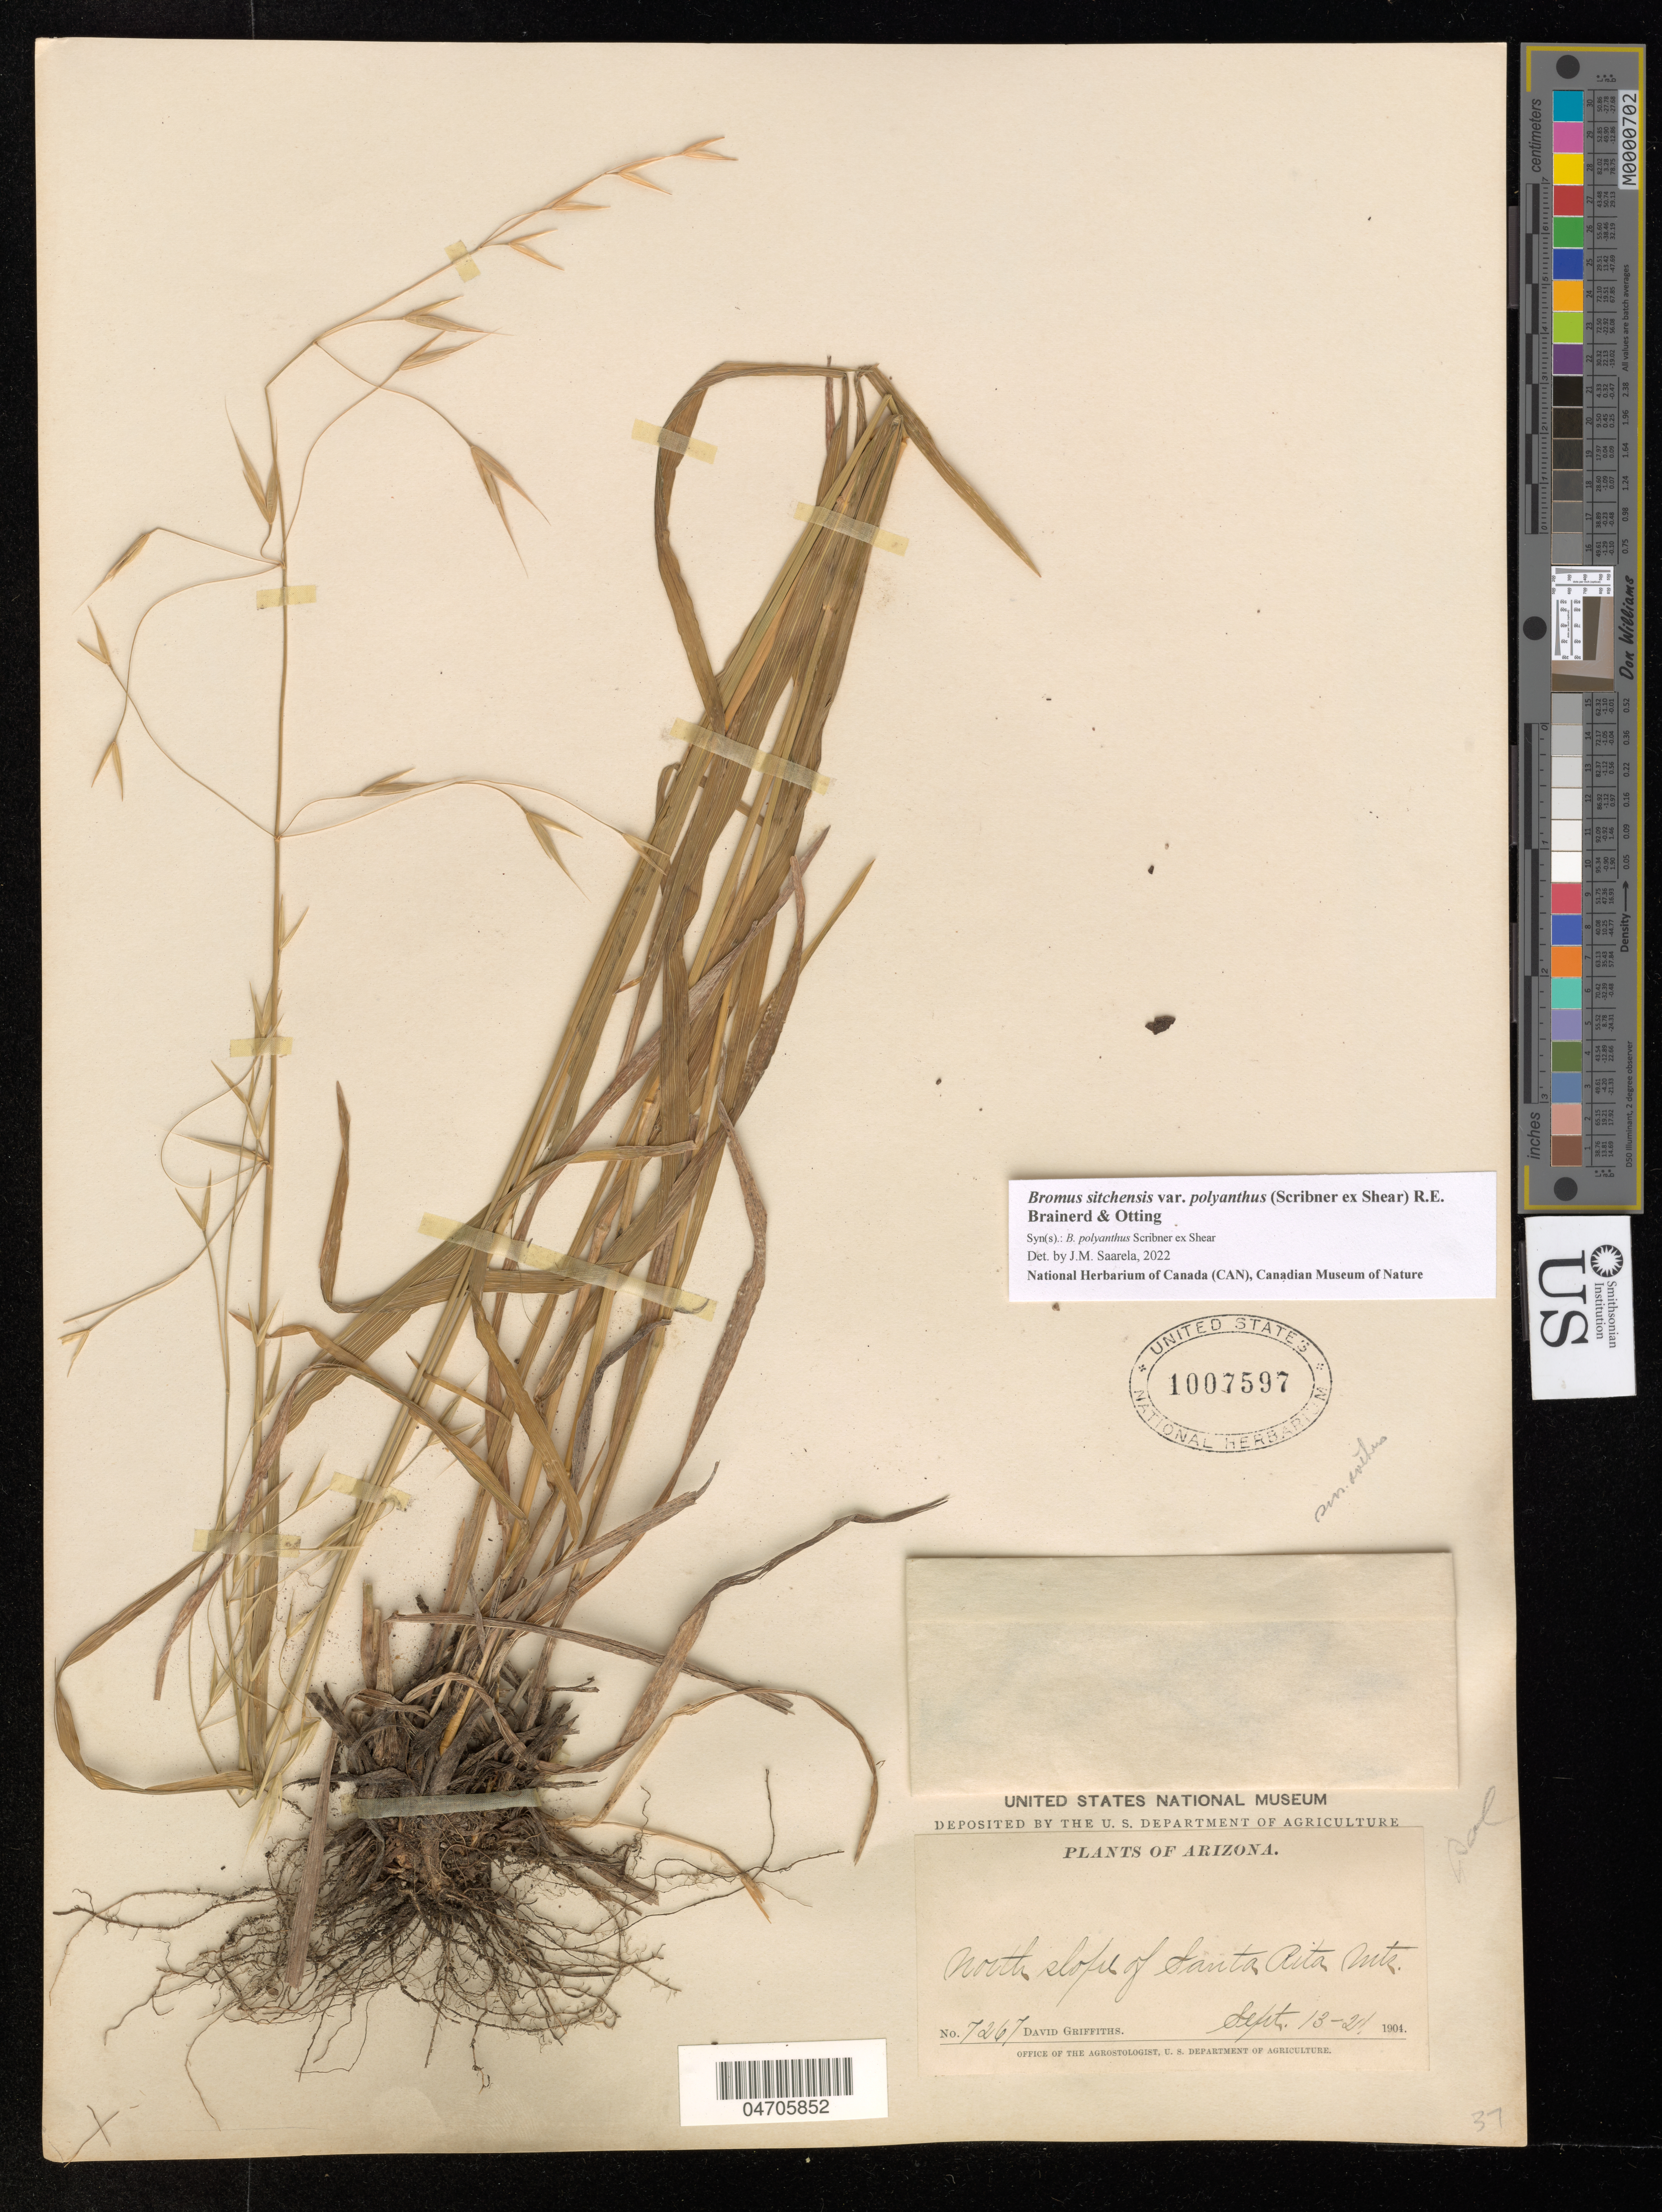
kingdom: Plantae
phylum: Tracheophyta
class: Liliopsida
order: Poales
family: Poaceae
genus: Bromus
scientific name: Bromus sitchensis var. polyanthus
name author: (Scribn. ex Shear) R.E. Brainerd & Otting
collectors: D. Griffiths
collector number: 7267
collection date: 1904-09-13/1904-09-21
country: United States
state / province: Arizona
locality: North slope of Santa Rita Mts.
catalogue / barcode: US 1007597